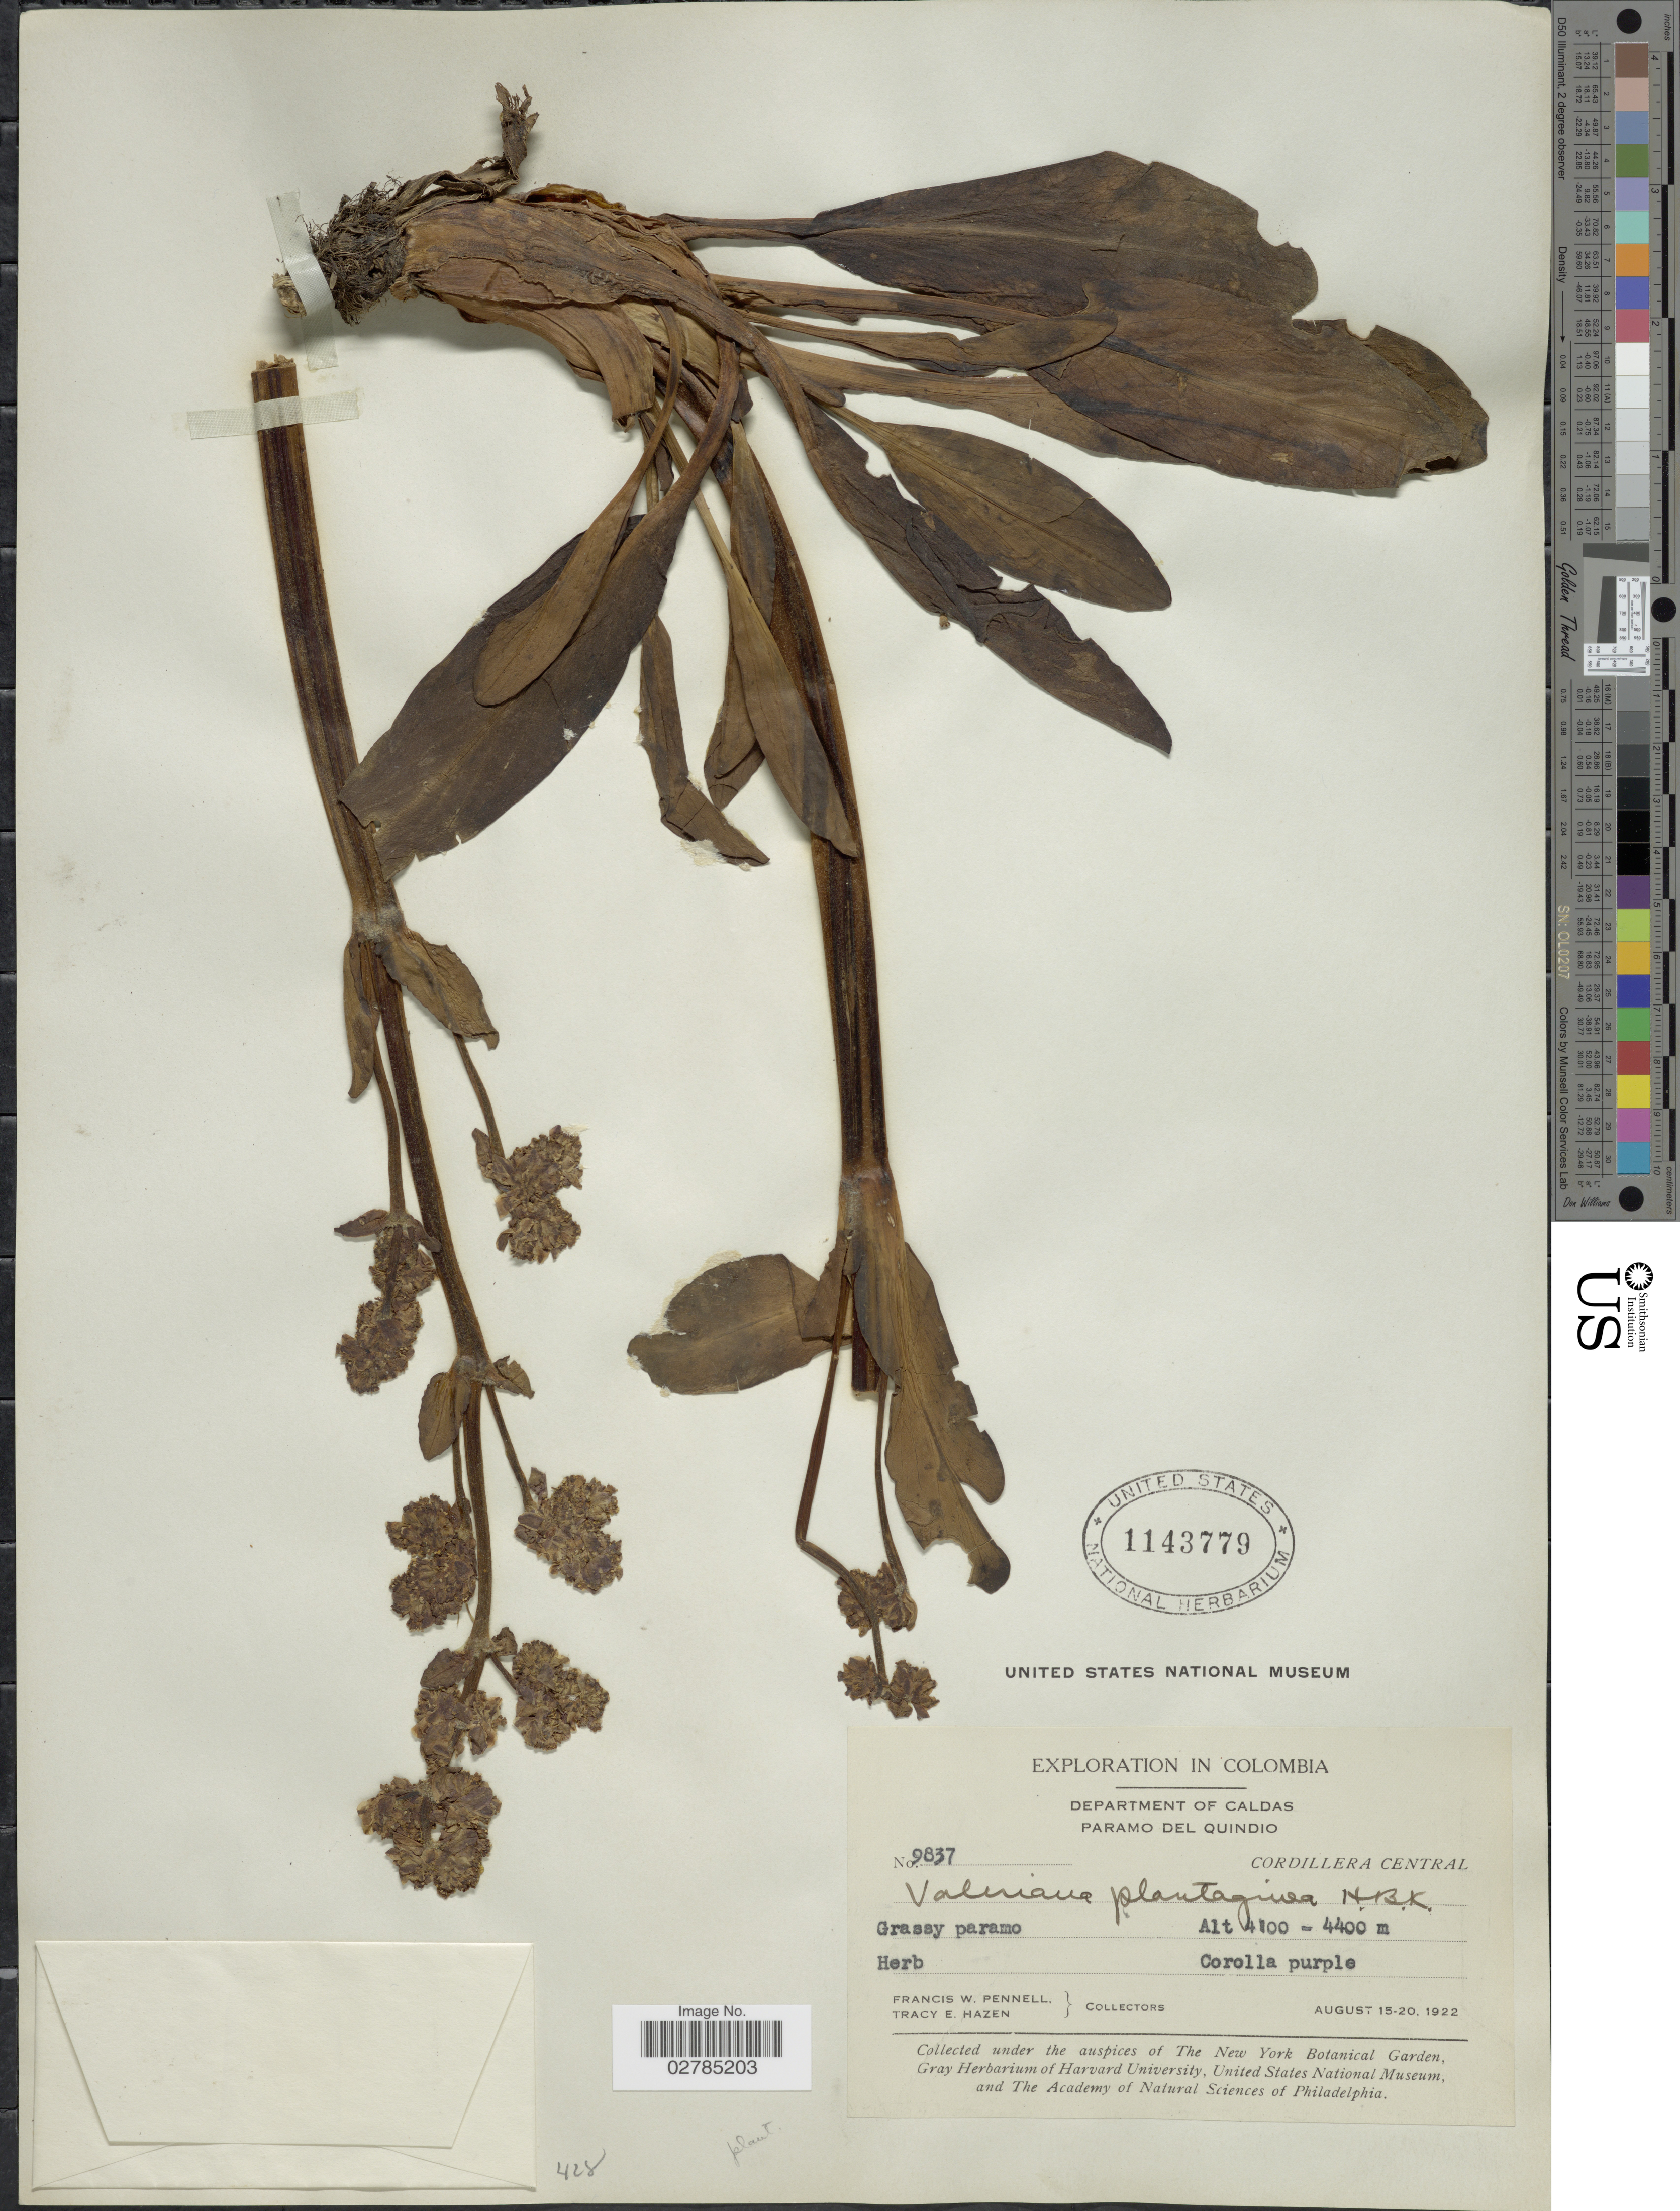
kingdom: Plantae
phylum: Tracheophyta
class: Magnoliopsida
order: Dipsacales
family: Caprifoliaceae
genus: Valeriana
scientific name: Valeriana plantaginea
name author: Kunth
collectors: F. W. Pennell & T. E. Hazen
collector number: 9837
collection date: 1922-08-15/1922-08-20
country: Colombia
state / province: Caldas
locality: Department of Caldas. Paramo del Quindio. Cordillera Central.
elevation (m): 4100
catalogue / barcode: US 1143779